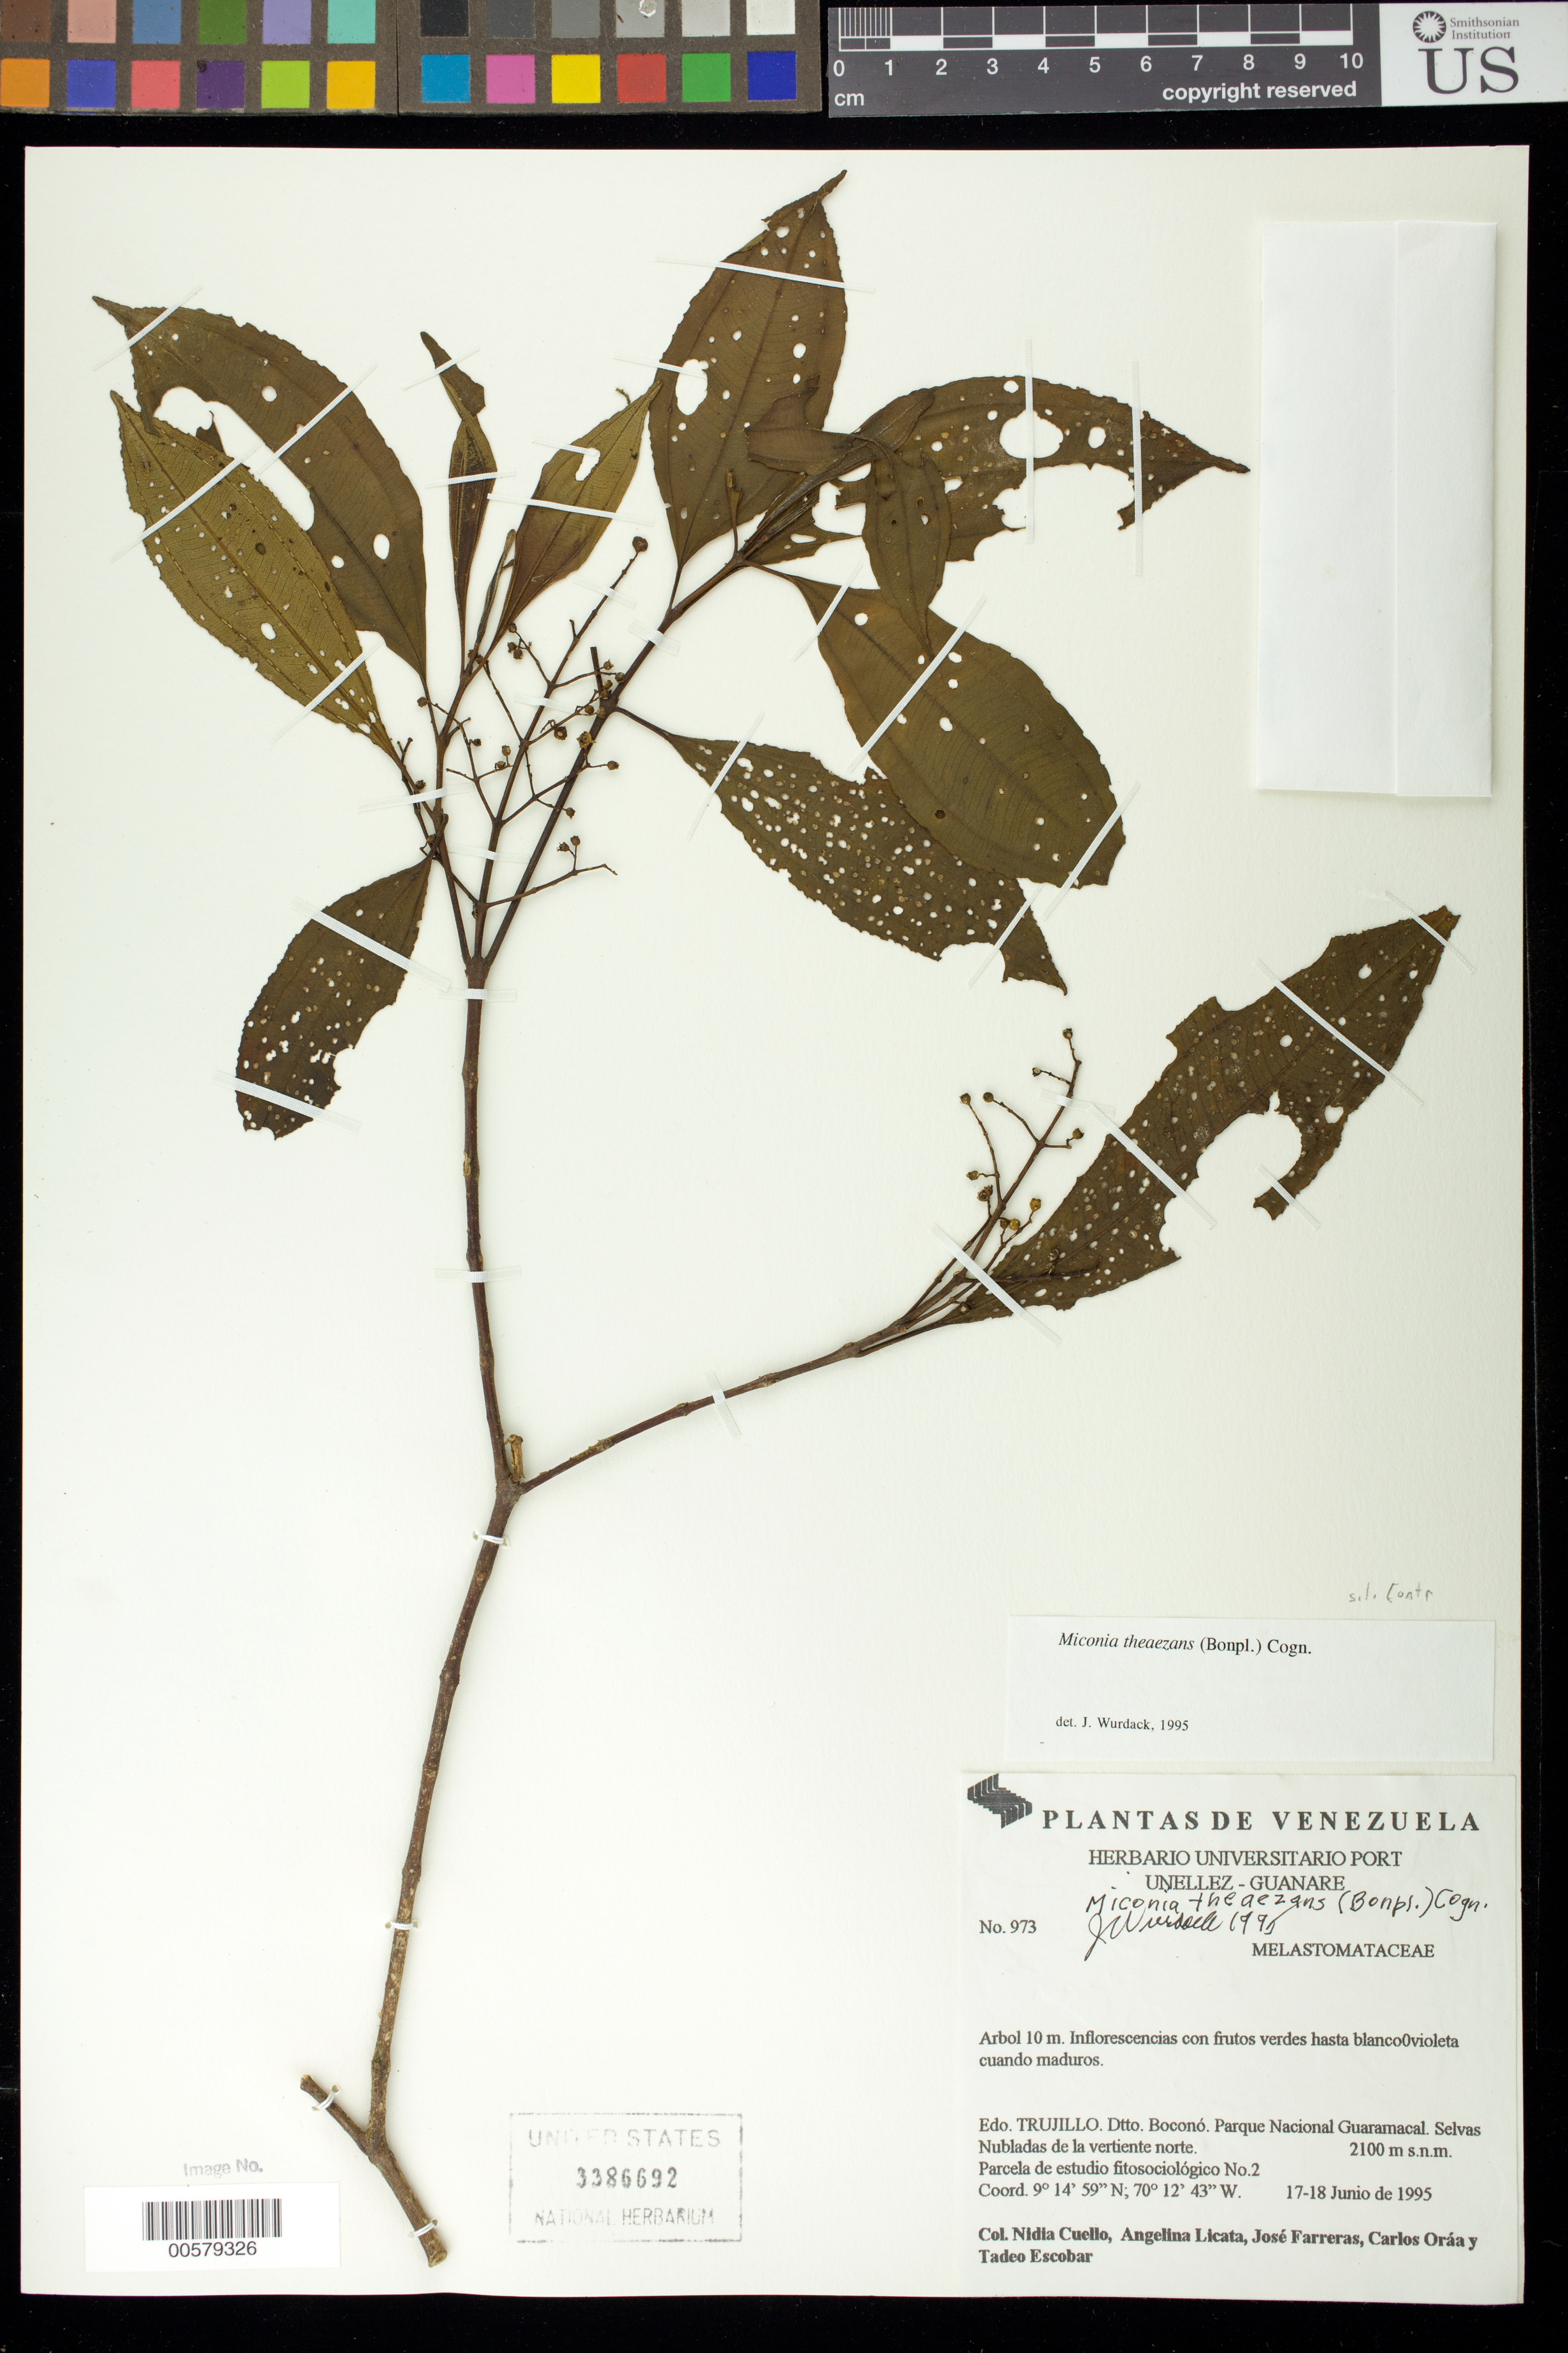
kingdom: Plantae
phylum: Tracheophyta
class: Magnoliopsida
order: Myrtales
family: Melastomataceae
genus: Miconia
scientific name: Miconia theizans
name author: (Bonpl.) Cogn.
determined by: Wurdack, John J., (US), US (UNITED STATES)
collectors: N. L. Cuello, A. Licata, J. Farreras, C. Oráa & T. Escobar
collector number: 973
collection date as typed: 17 Jun 1995 to 18 Jun 1995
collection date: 1995-06-17/1995-06-18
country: Venezuela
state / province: Trujillo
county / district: Boconó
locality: Parque Nacional Guaramacal, vertiente N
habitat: Selvas nubladas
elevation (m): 2100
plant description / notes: MO, PORT, US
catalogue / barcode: US 3386692